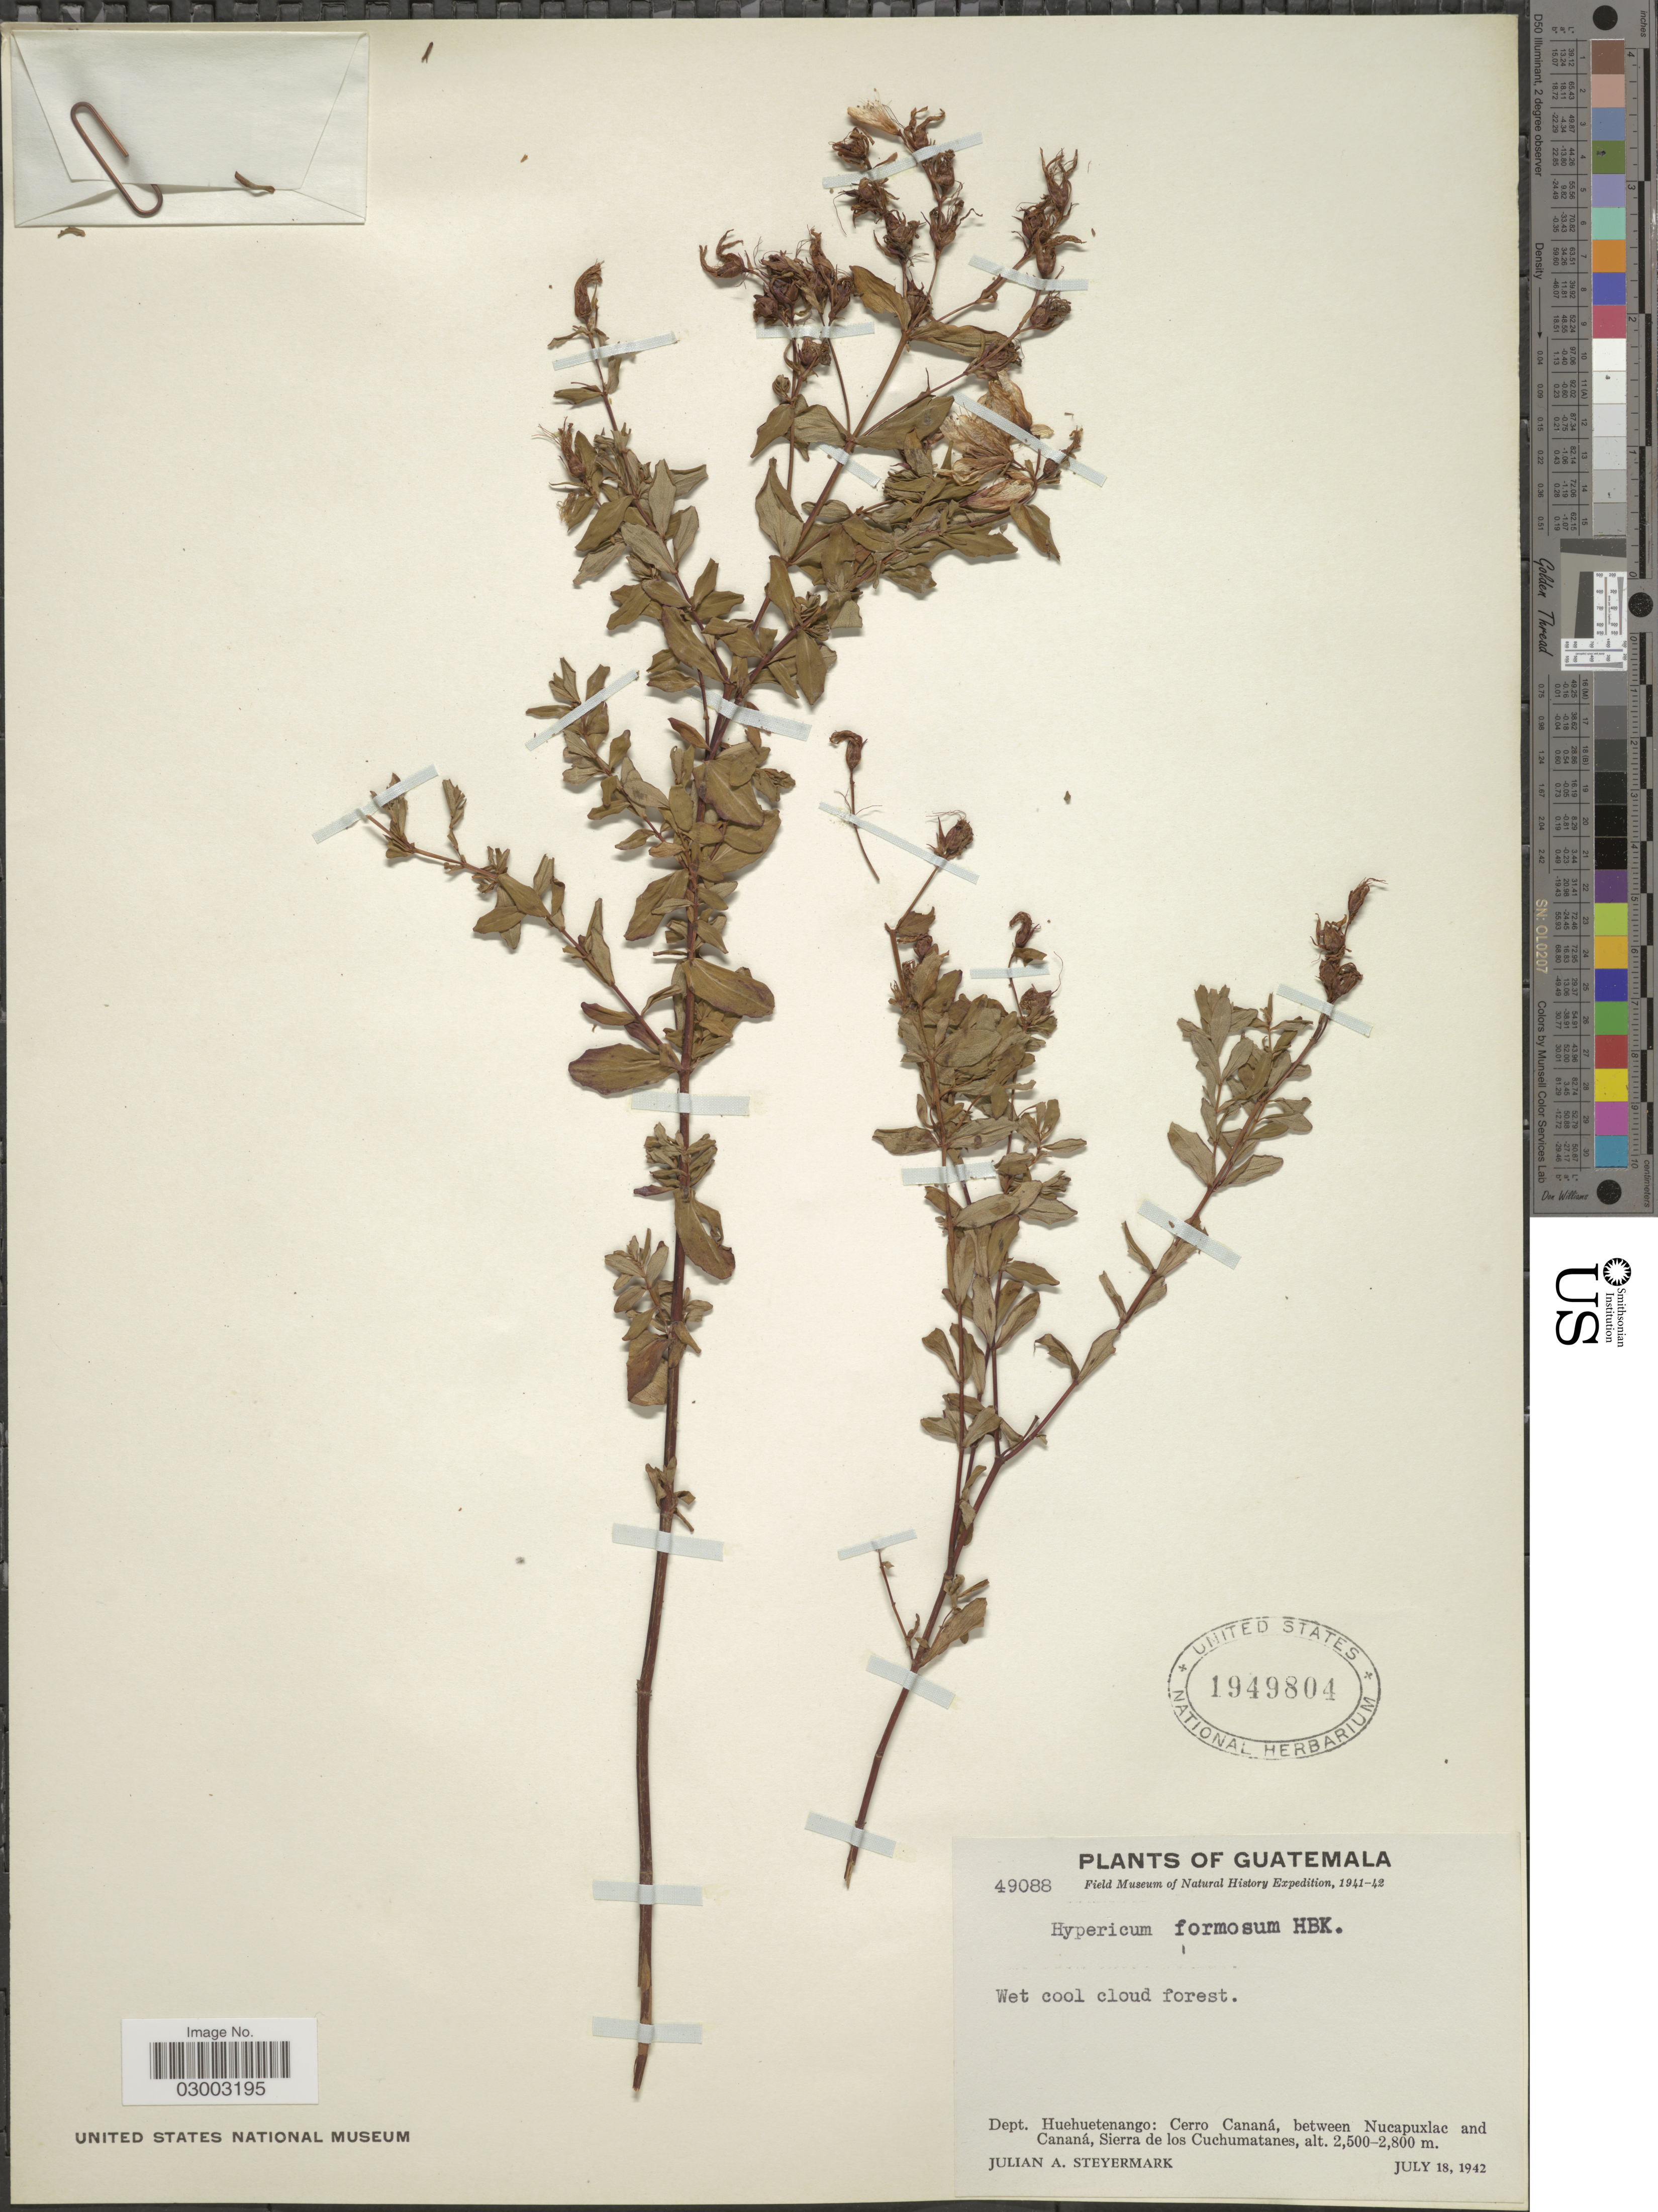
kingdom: Plantae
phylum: Tracheophyta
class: Magnoliopsida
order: Malpighiales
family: Hypericaceae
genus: Hypericum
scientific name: Hypericum oaxacanum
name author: R. Keller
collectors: J. Steyermark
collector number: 49088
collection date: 1942-07-18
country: Guatemala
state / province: Huehuetenango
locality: Dept. Huehuetenango, Cerro Cananá, between Nucapuxlac and Cananá, Sierra de los Cuchumatanes.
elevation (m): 2500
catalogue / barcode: US 1949804